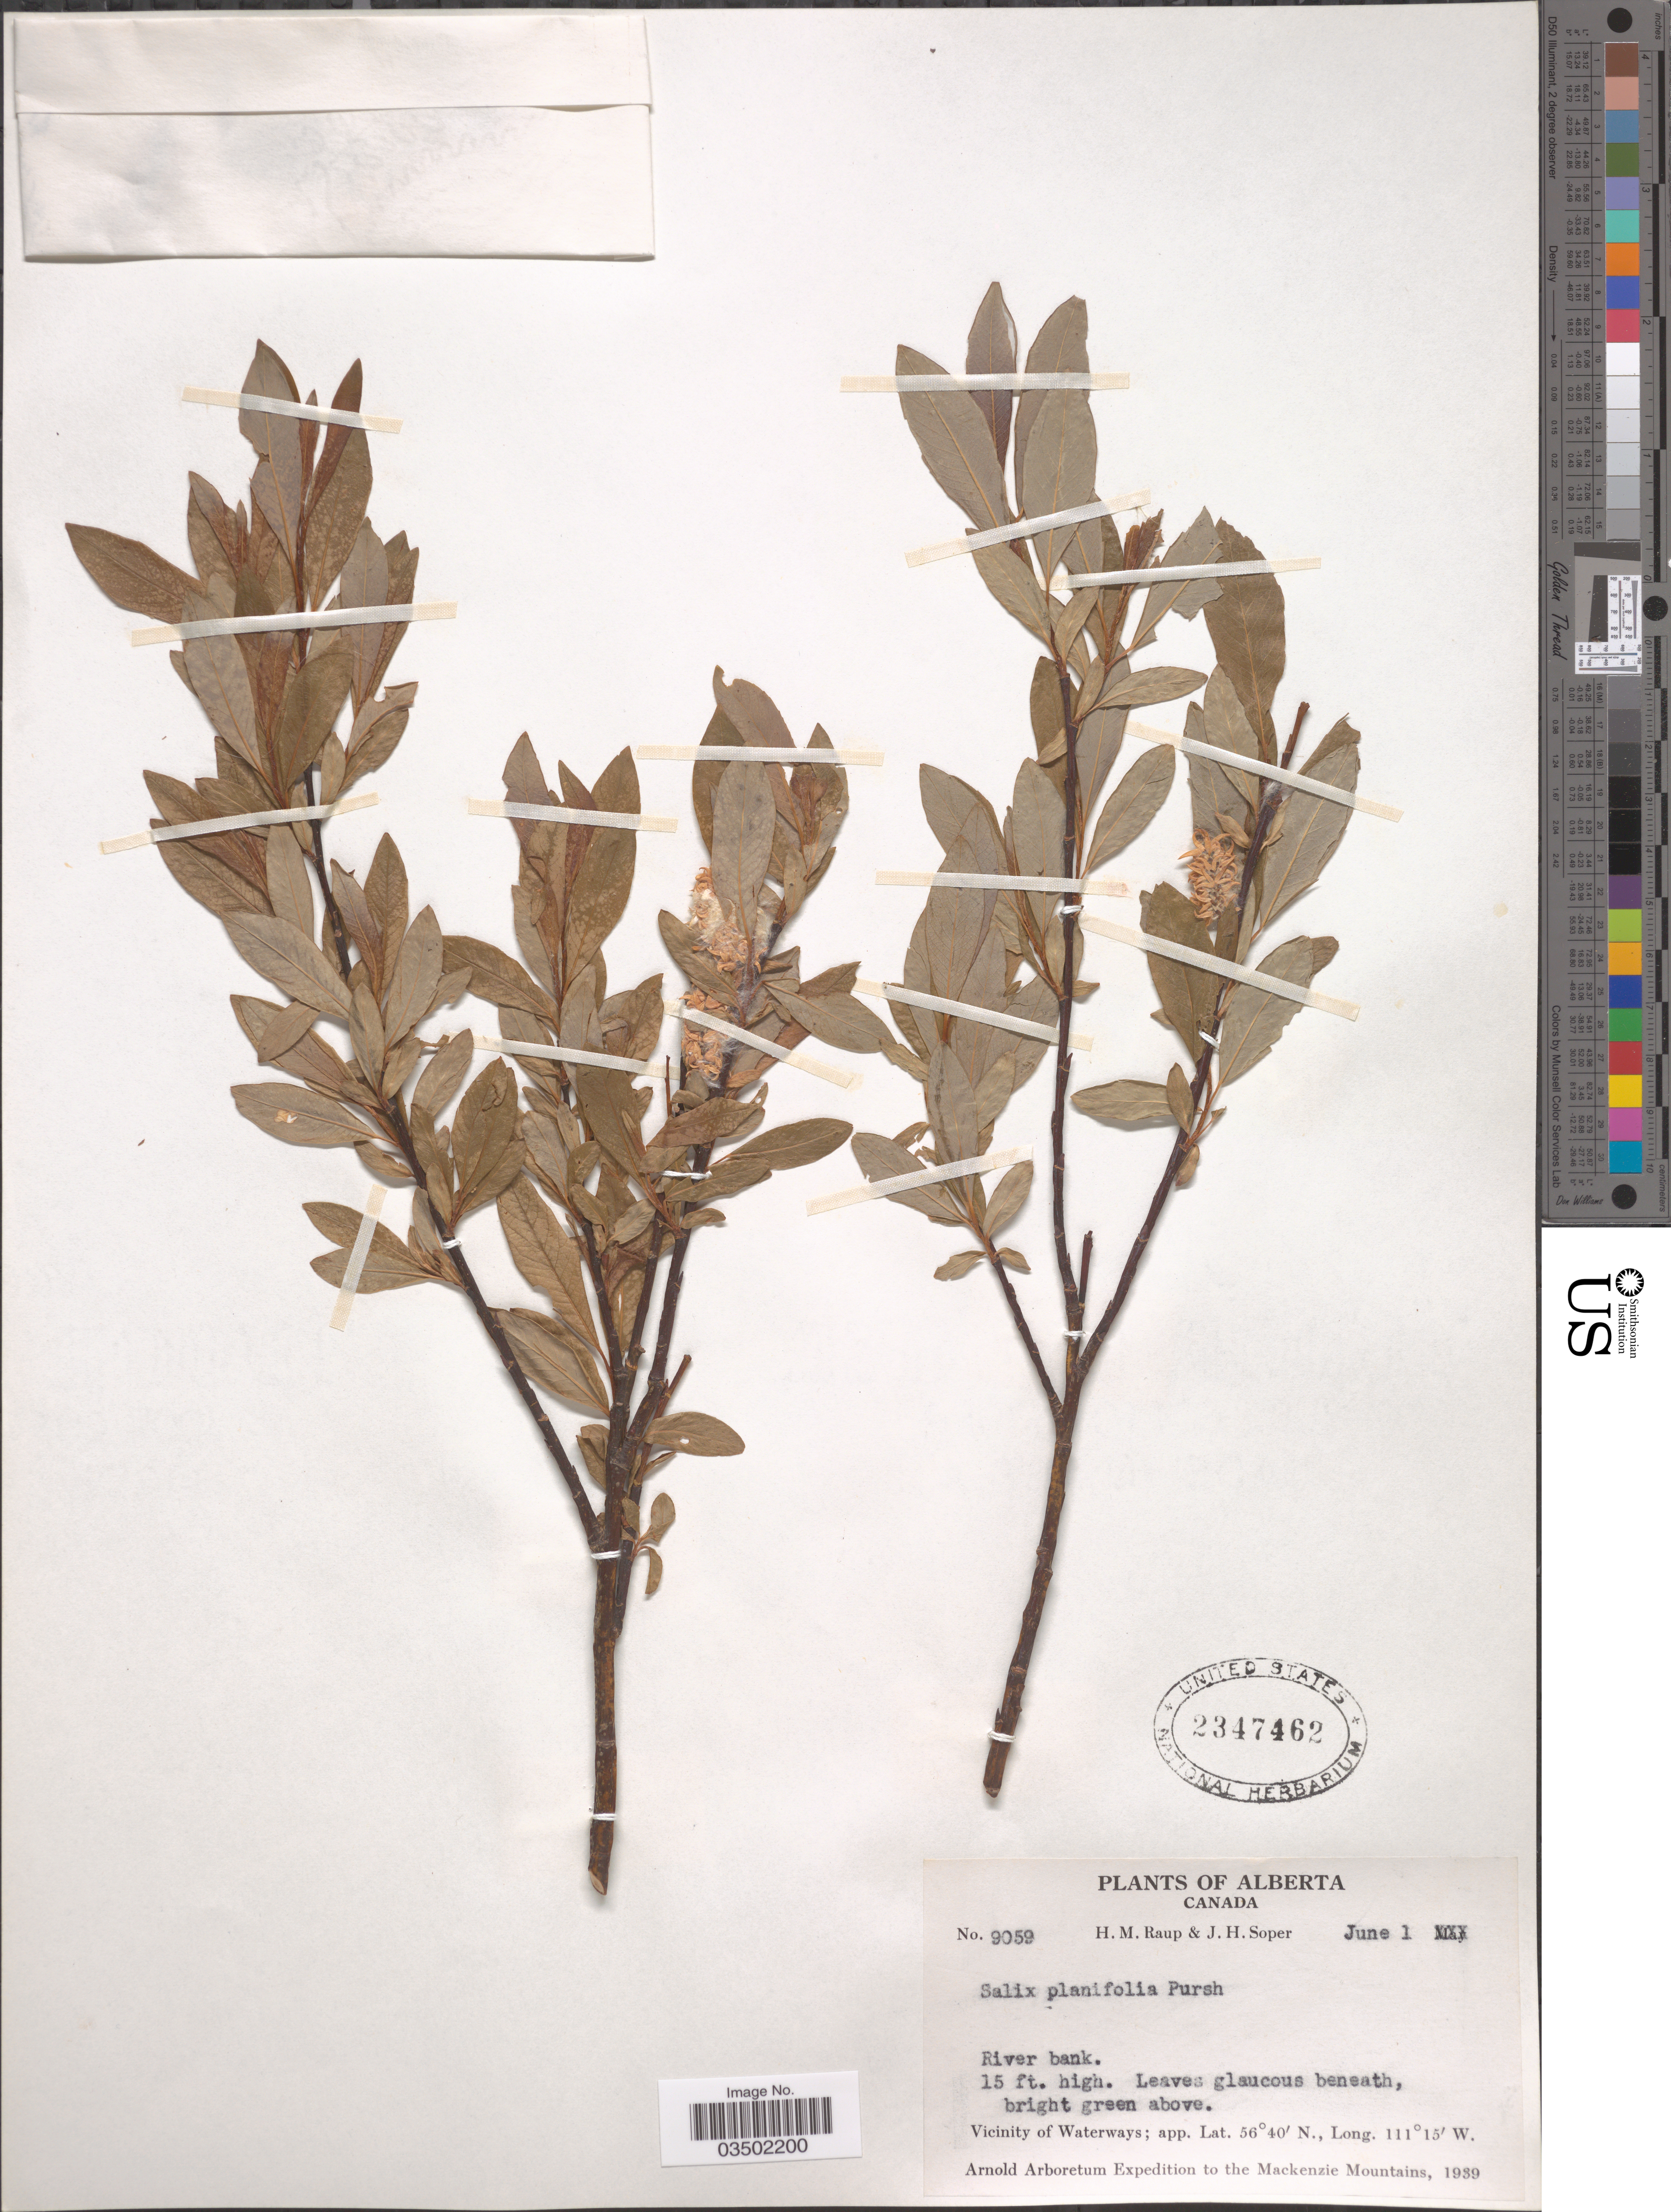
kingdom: Plantae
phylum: Tracheophyta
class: Magnoliopsida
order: Malpighiales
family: Salicaceae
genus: Salix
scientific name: Salix planifolia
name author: Pursh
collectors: H. Raup & J. H. Soper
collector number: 9059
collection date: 1939-06-01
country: Canada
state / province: Alberta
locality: River bank. Vicinity of Waterways. Mackenzie Mountains.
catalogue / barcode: US 2347462